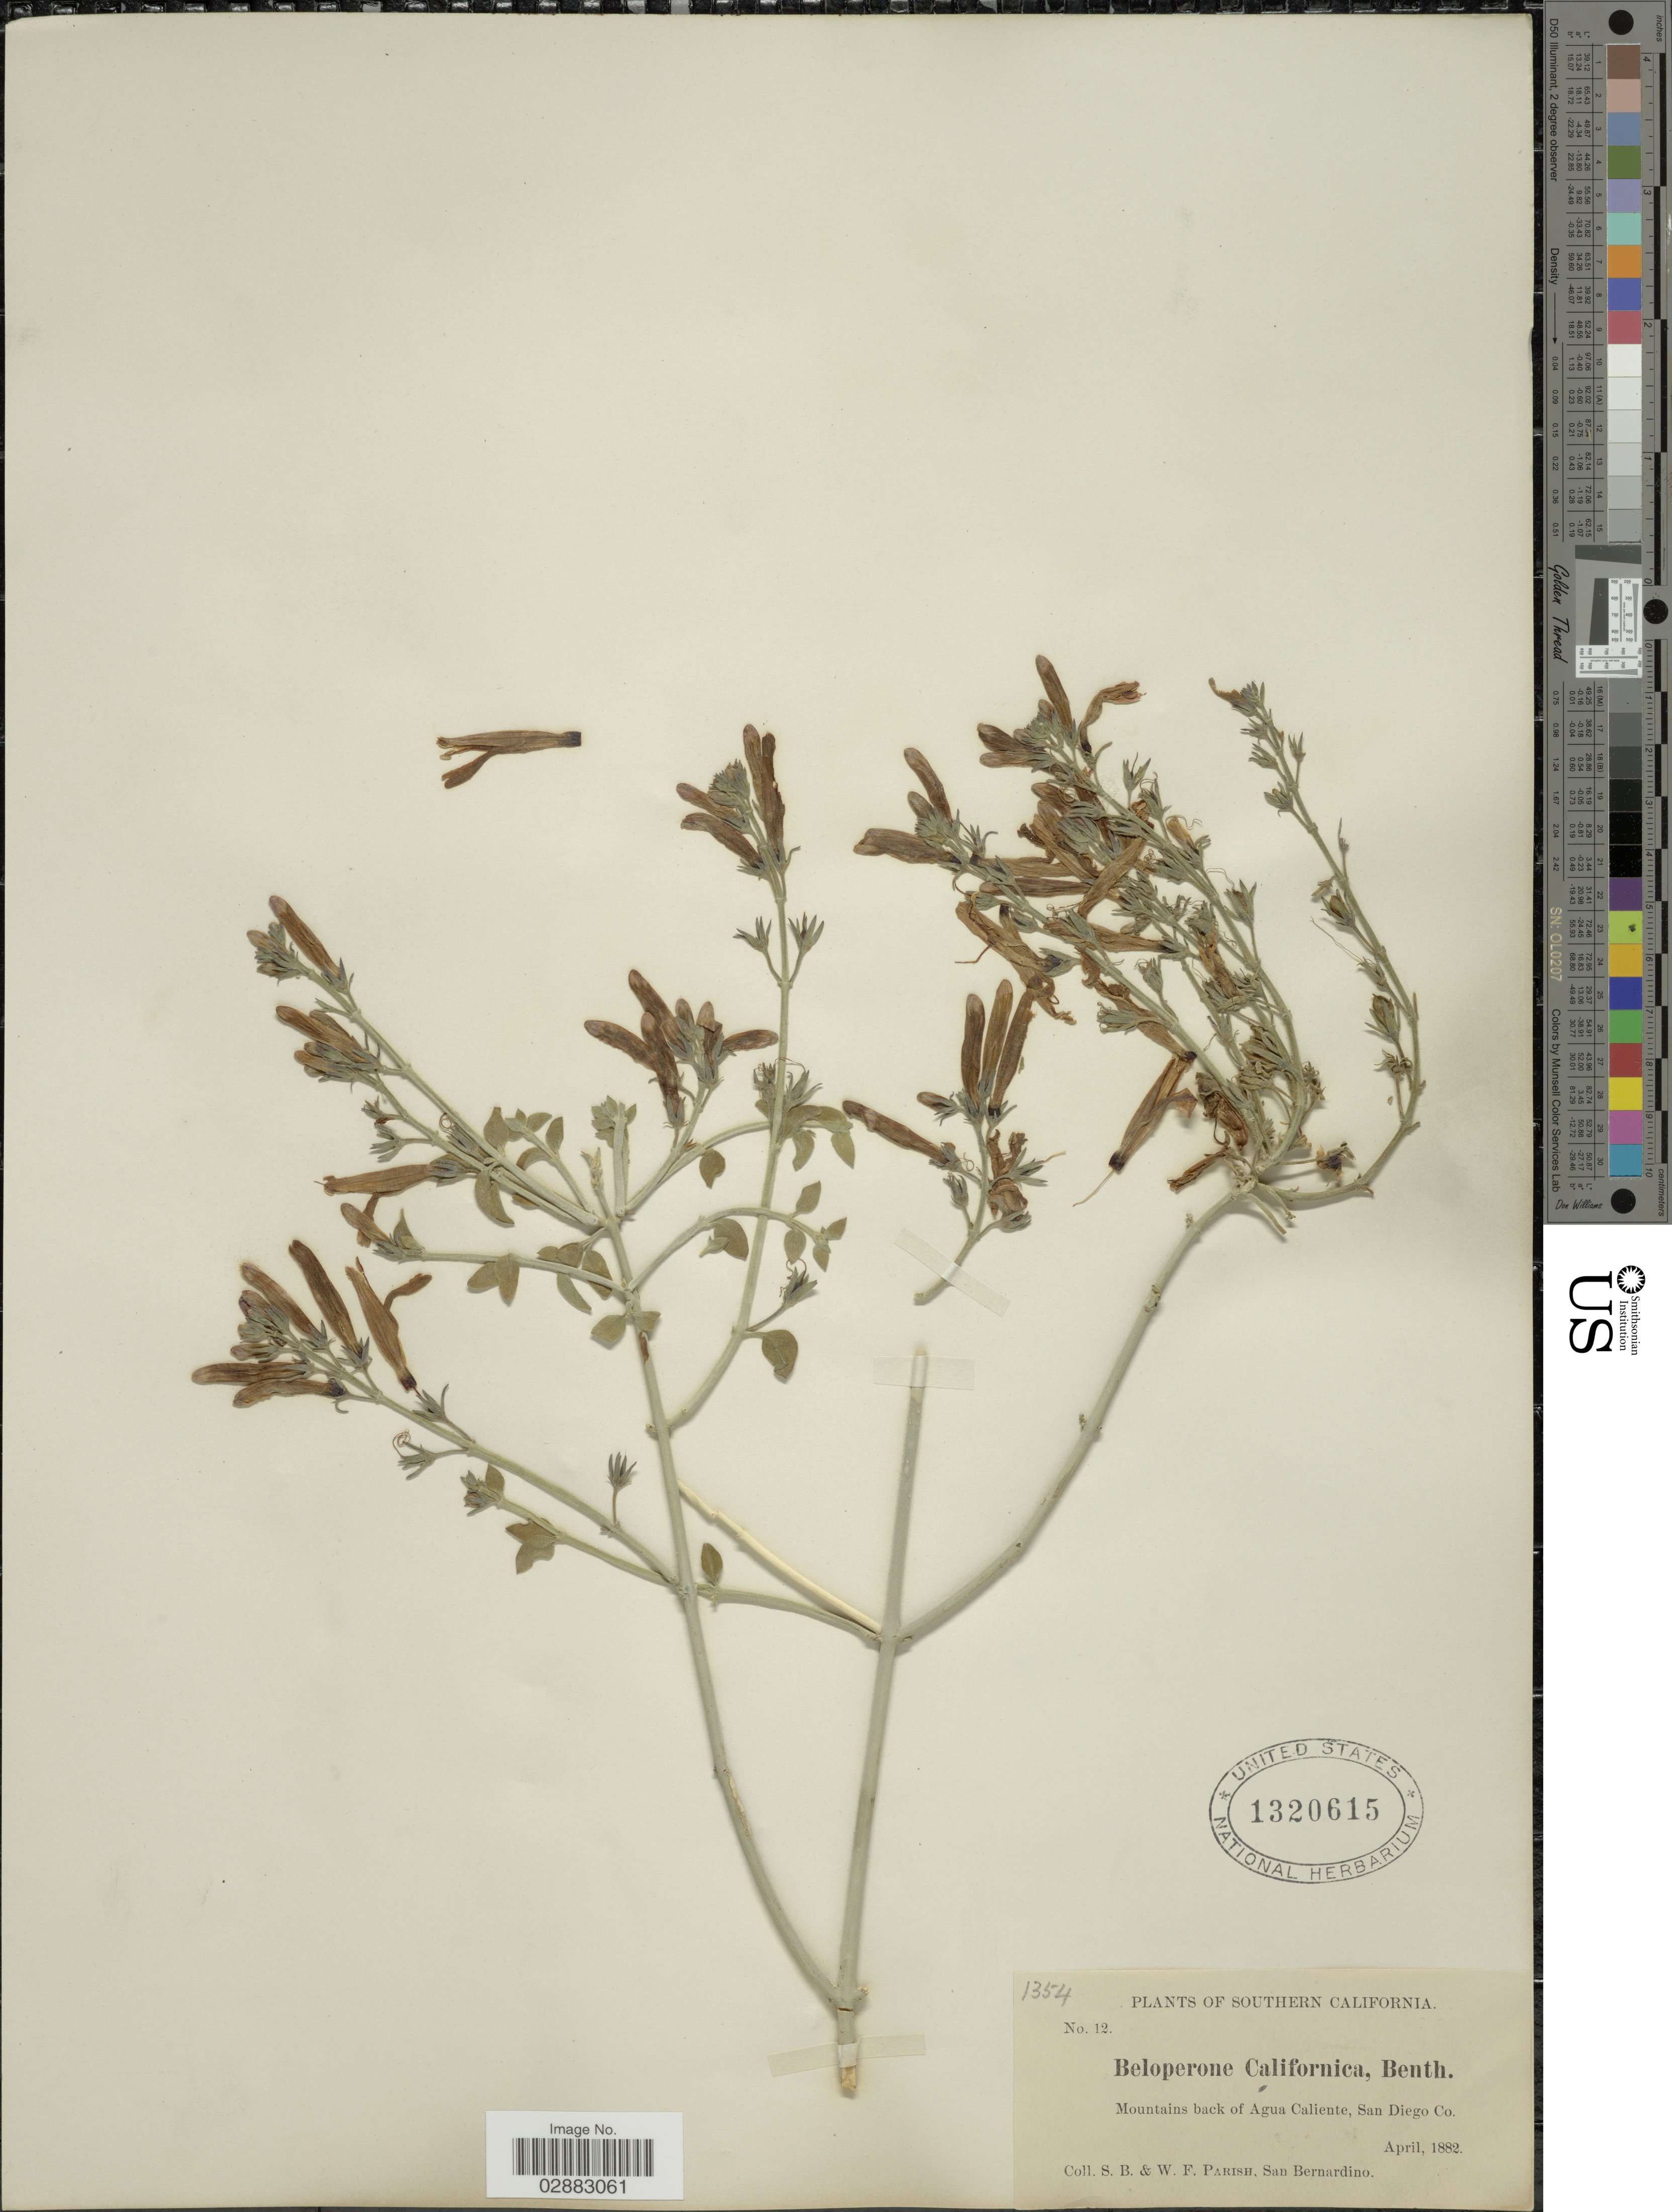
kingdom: Plantae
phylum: Tracheophyta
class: Magnoliopsida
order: Lamiales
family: Acanthaceae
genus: Beloperone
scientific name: Beloperone californica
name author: Benth.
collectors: S. B. Parish & W. F. Parish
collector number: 12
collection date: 1882-04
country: United States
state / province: California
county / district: San Diego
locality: Southern California. Mountains back of Agua Caliente, San Diego Co.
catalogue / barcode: US 1320615